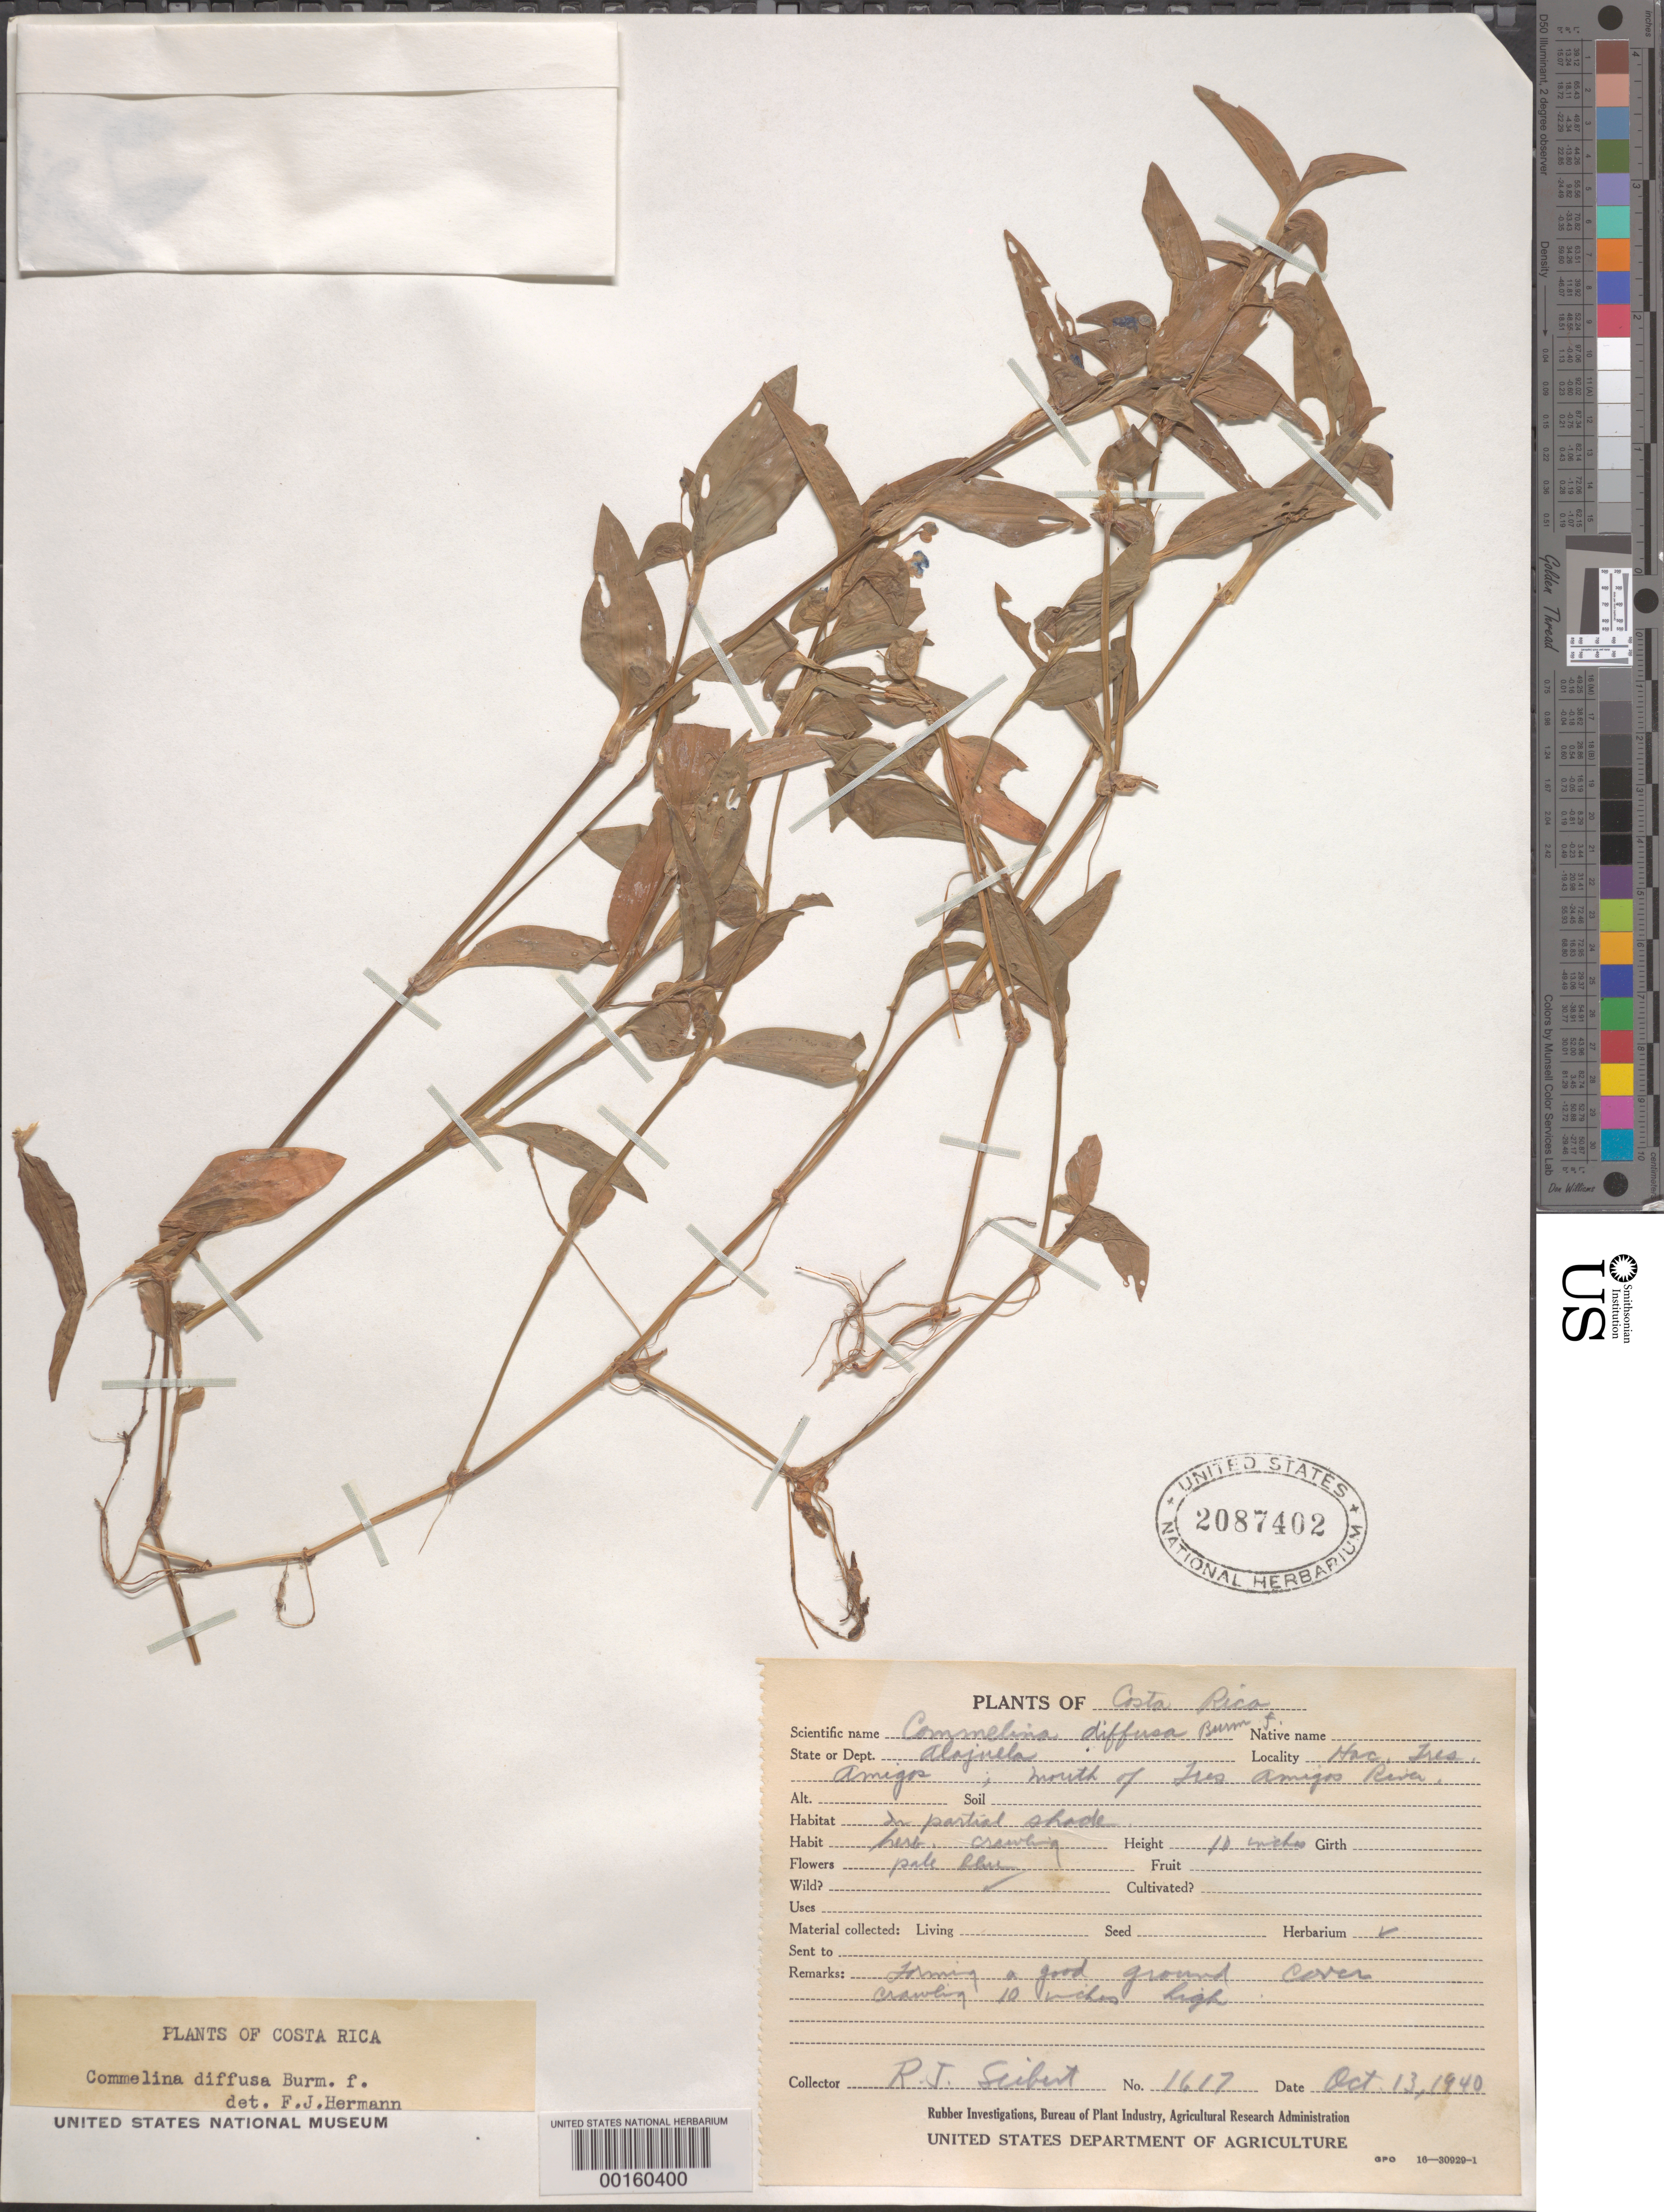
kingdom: Plantae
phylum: Tracheophyta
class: Liliopsida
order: Commelinales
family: Commelinaceae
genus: Commelina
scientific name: Commelina diffusa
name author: Burm. f.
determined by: Hermann, F. J.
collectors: R. J. Seibert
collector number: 1617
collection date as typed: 13 Oct 1940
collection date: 1940-10-13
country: Costa Rica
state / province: Alajuela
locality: Mouth of Tres Amigos River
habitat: Partial shade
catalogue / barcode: US 2087402